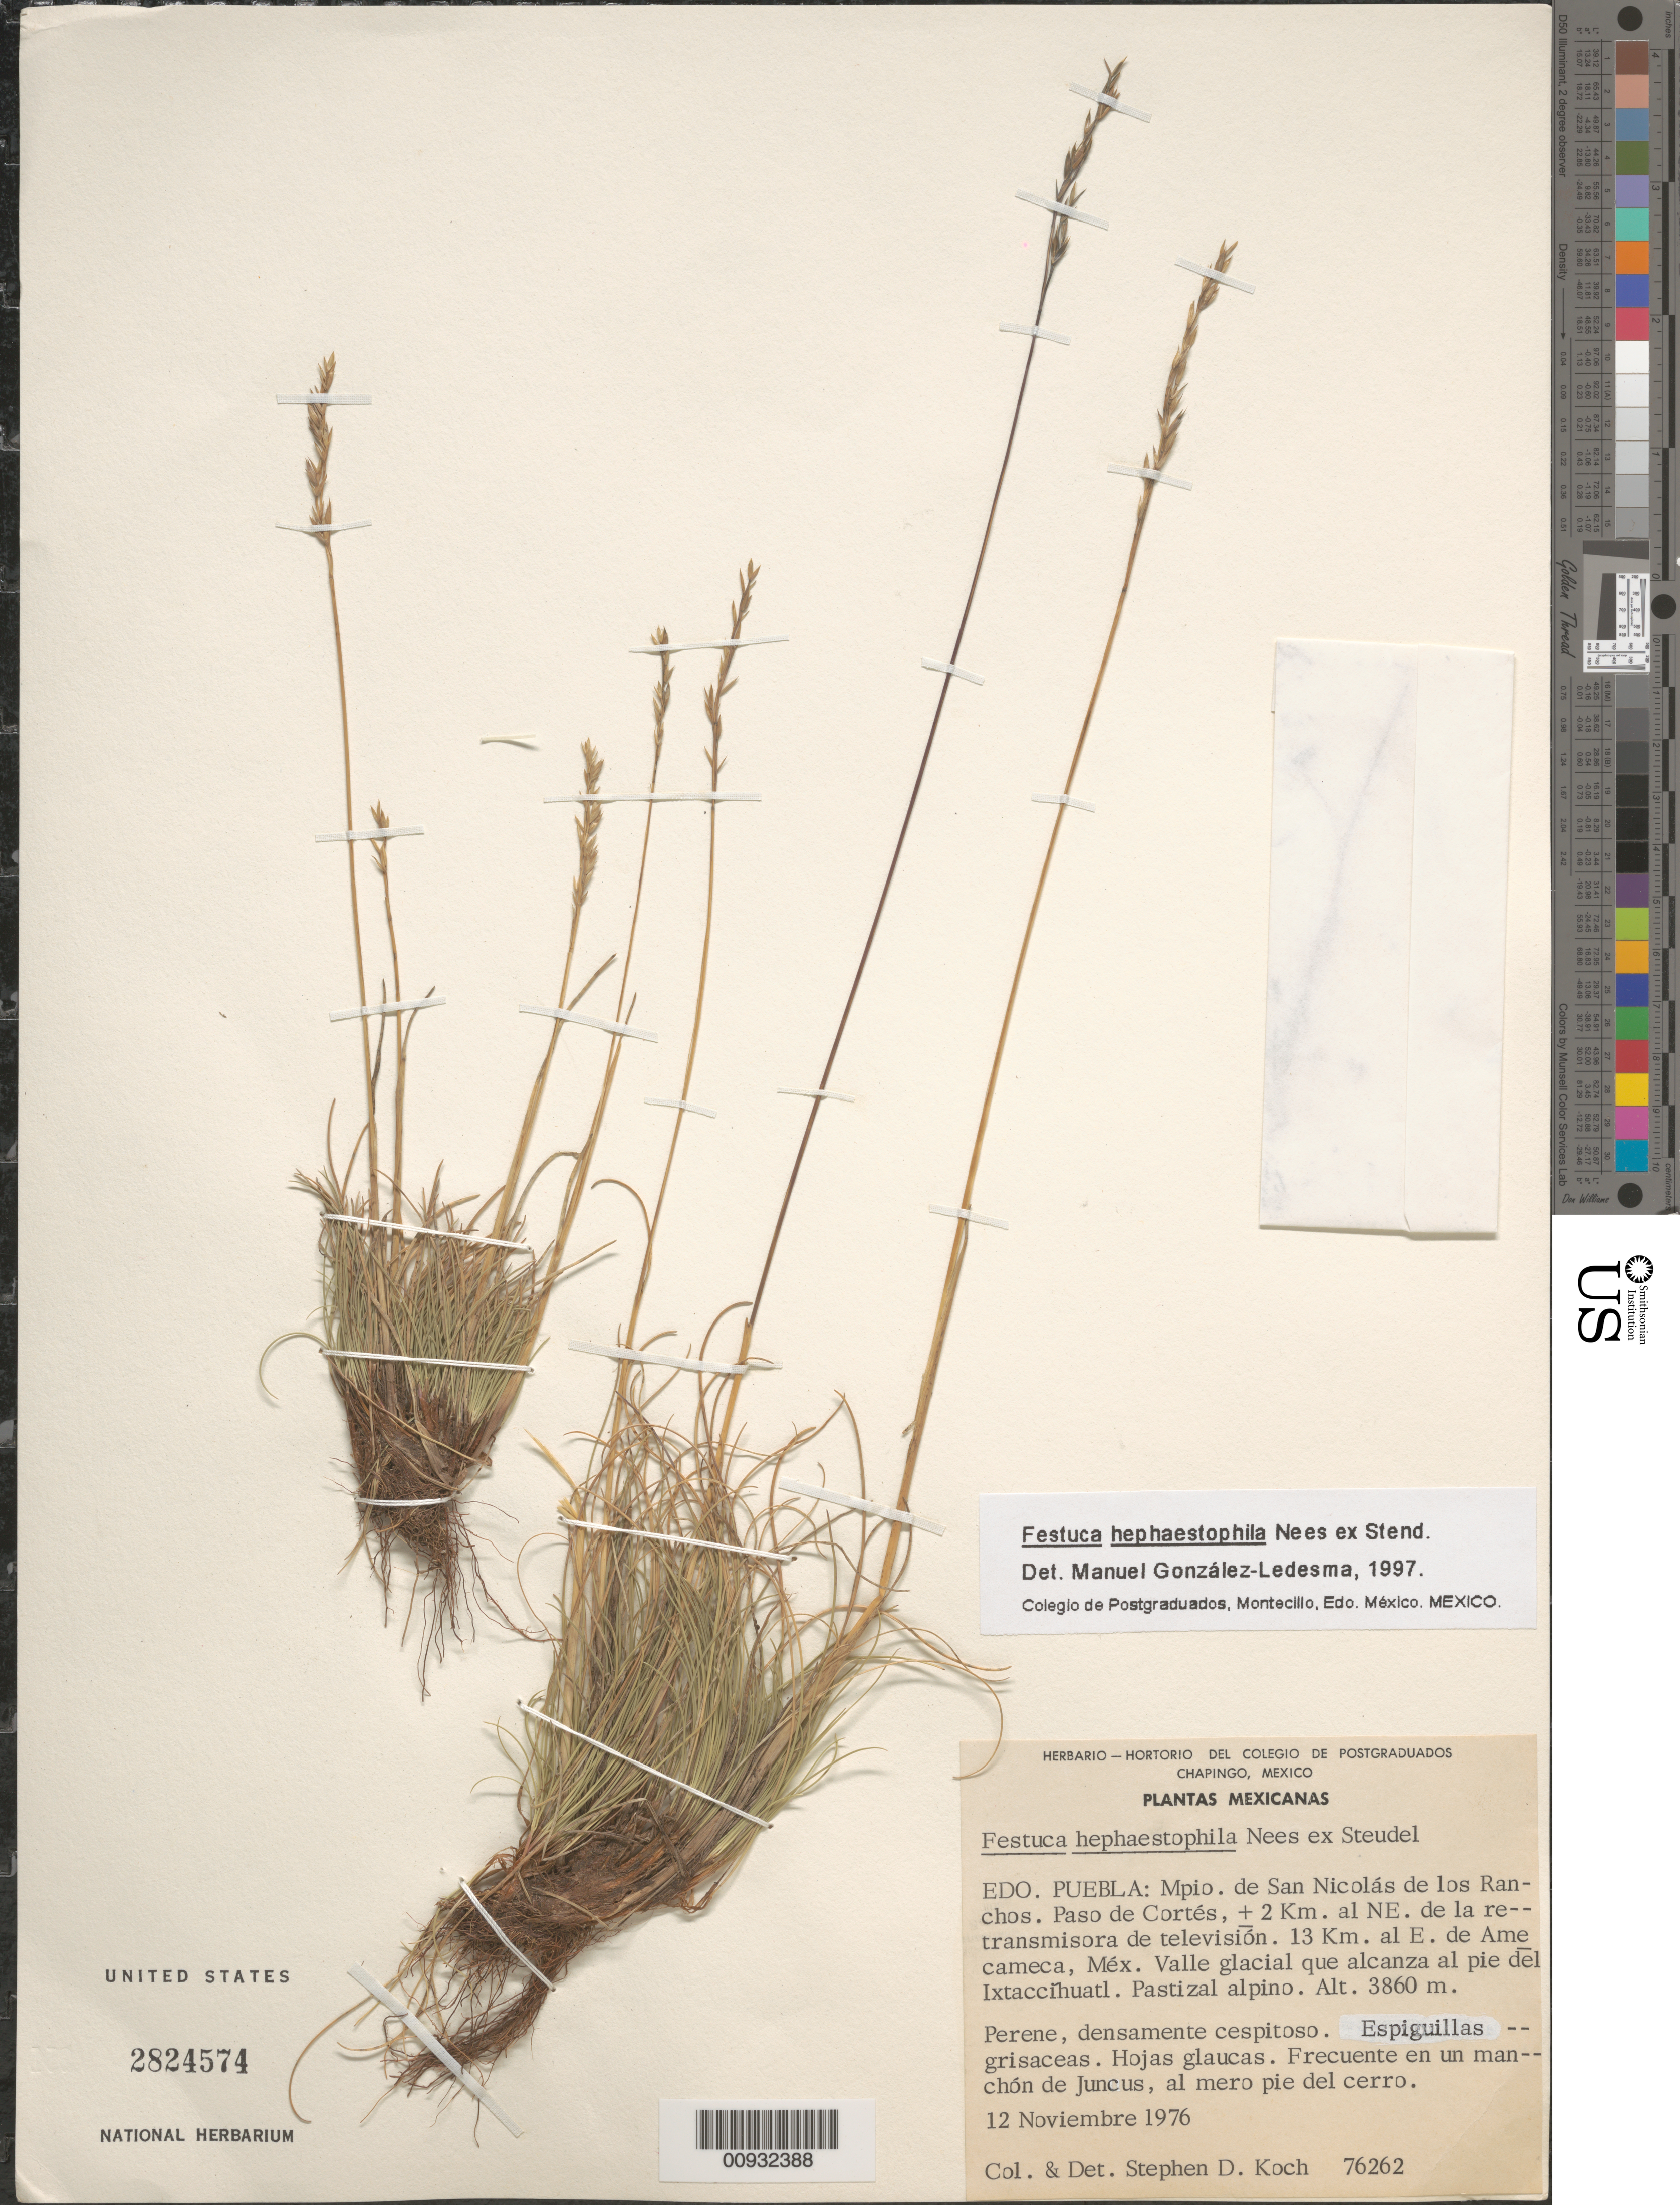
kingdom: Plantae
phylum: Tracheophyta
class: Liliopsida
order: Poales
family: Poaceae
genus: Festuca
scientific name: Festuca hephaestophila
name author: Nees ex Steud.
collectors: S. D. Koch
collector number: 76262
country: Mexico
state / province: Puebla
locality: San Micolas de los Ranchos, Paso de Cortes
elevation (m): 3860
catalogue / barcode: US 2824574